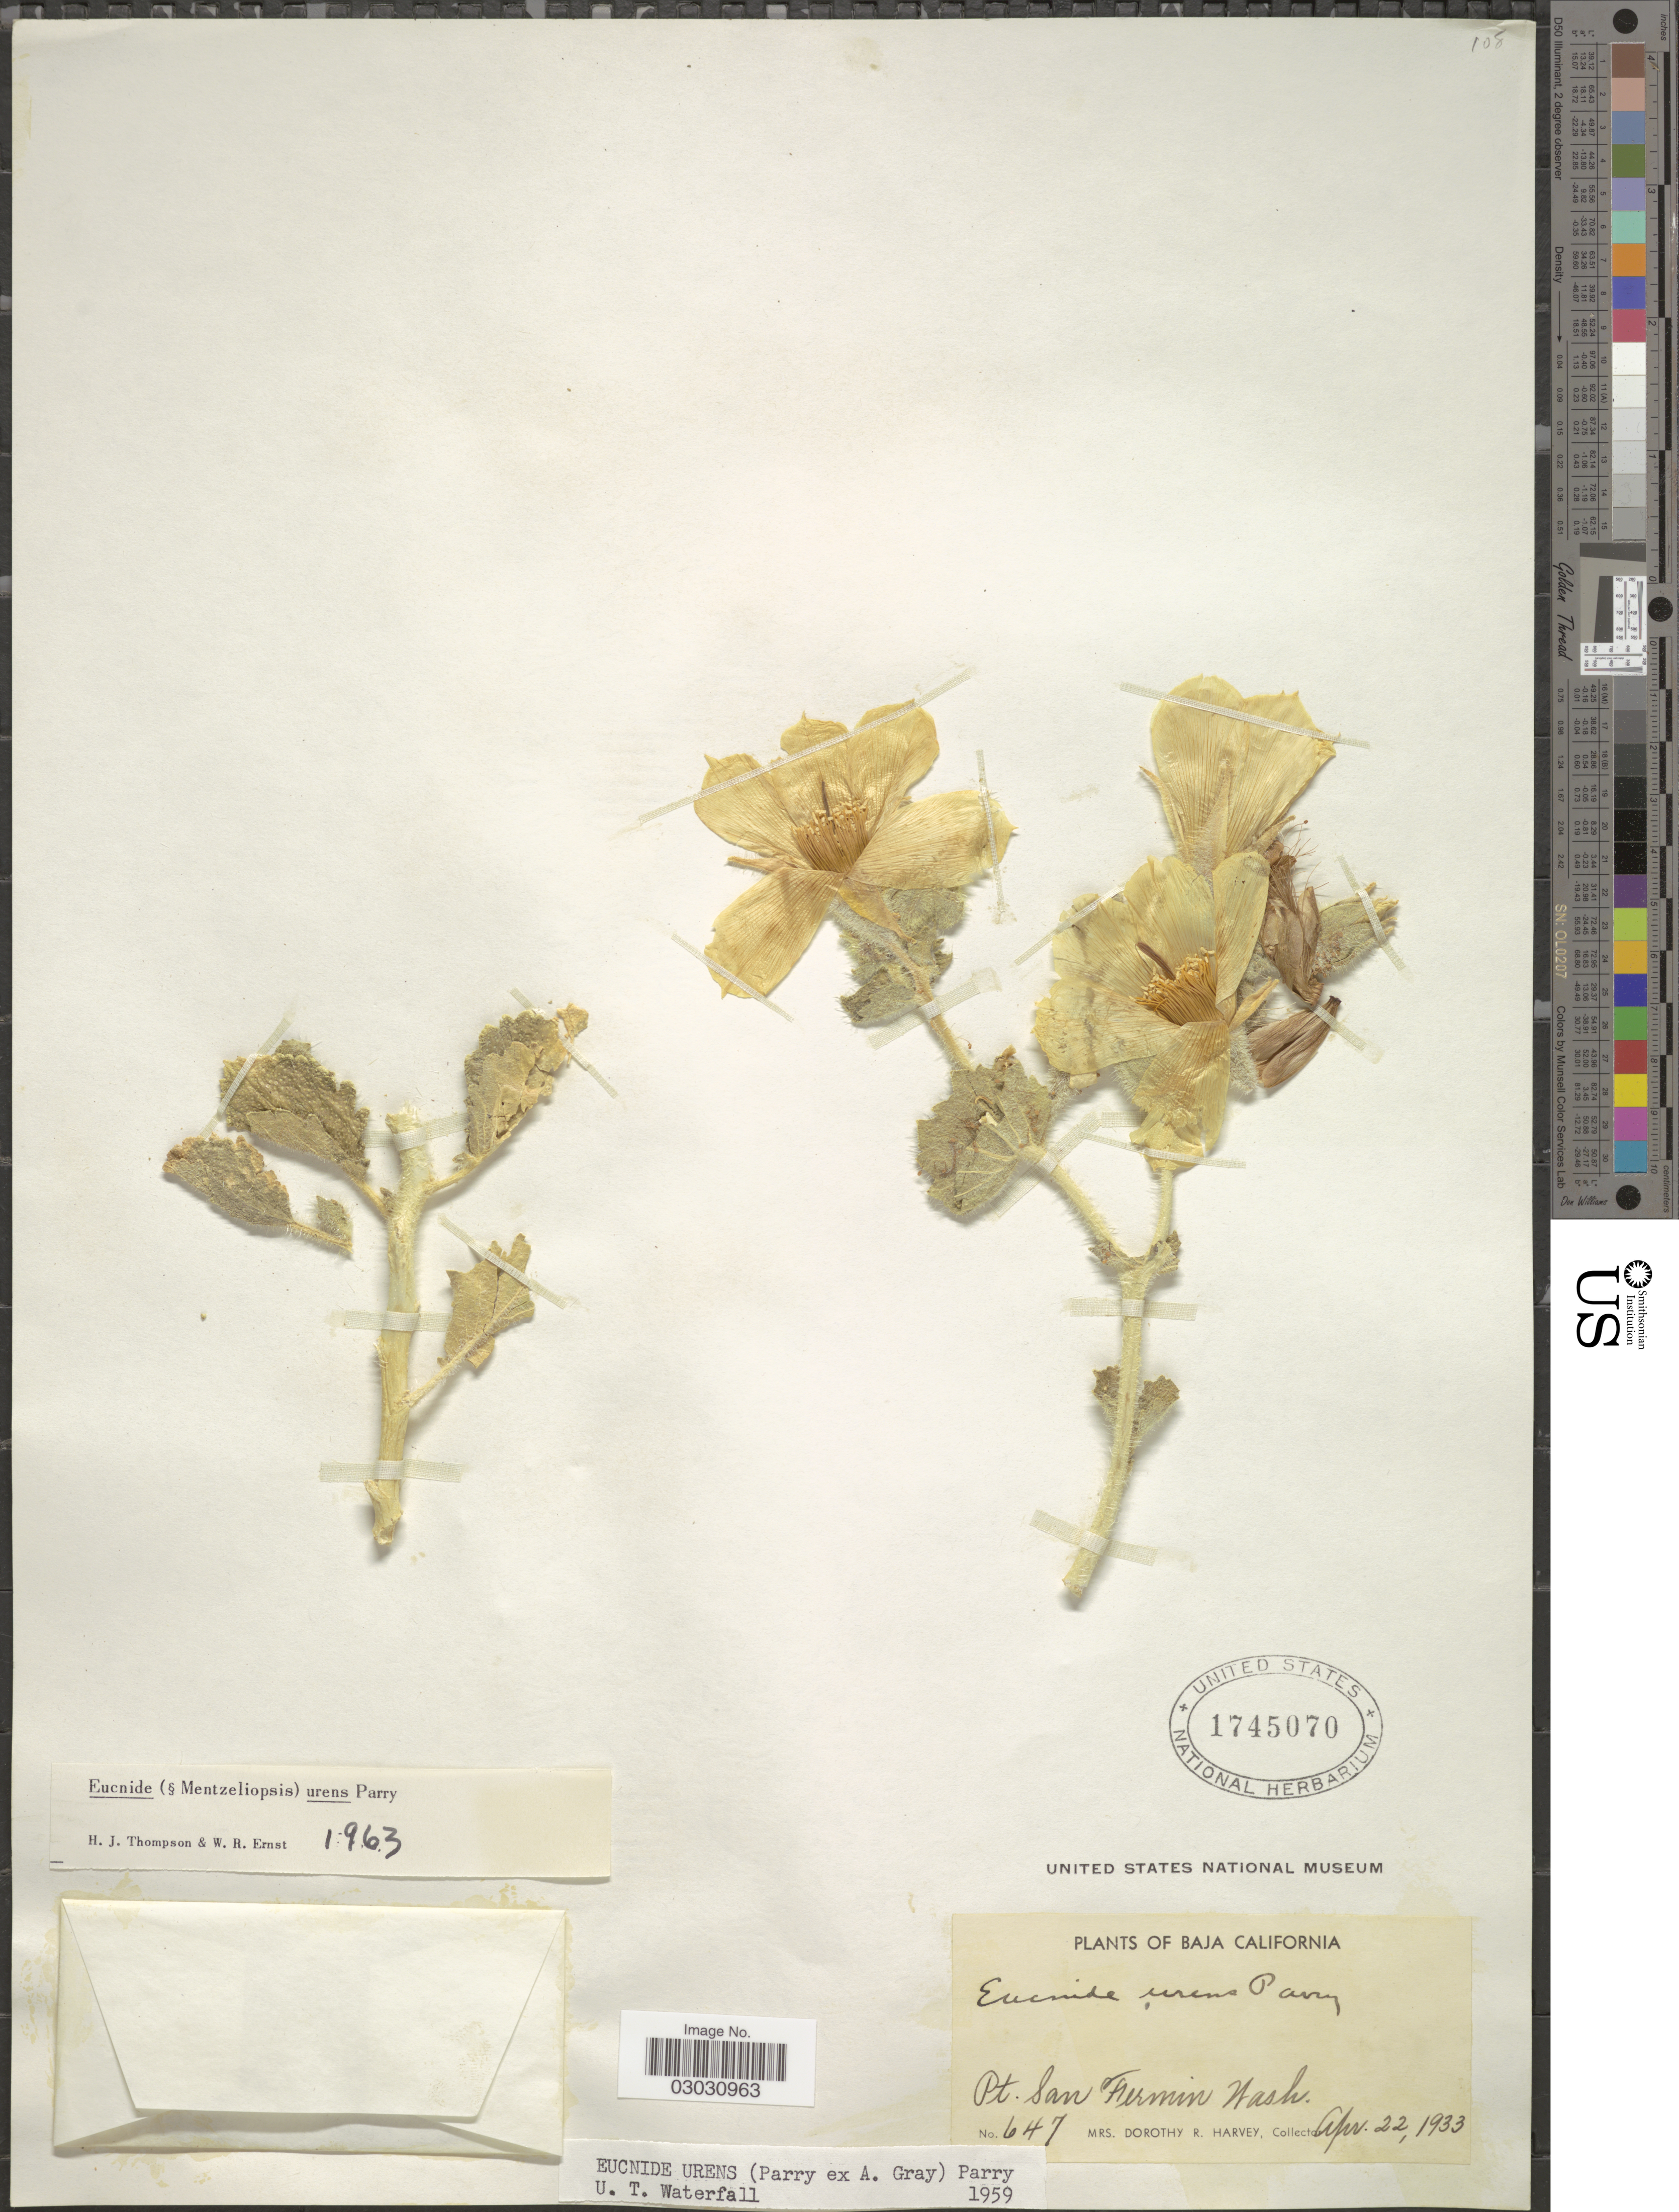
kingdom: Plantae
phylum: Tracheophyta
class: Magnoliopsida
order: Cornales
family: Loasaceae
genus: Eucnide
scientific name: Eucnide urens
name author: Parry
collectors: Harvey, Mrs. D. R.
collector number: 647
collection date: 1933-04-22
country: Mexico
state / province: Baja California Norte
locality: Pt. San Fermin Wash.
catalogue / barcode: US 1745070